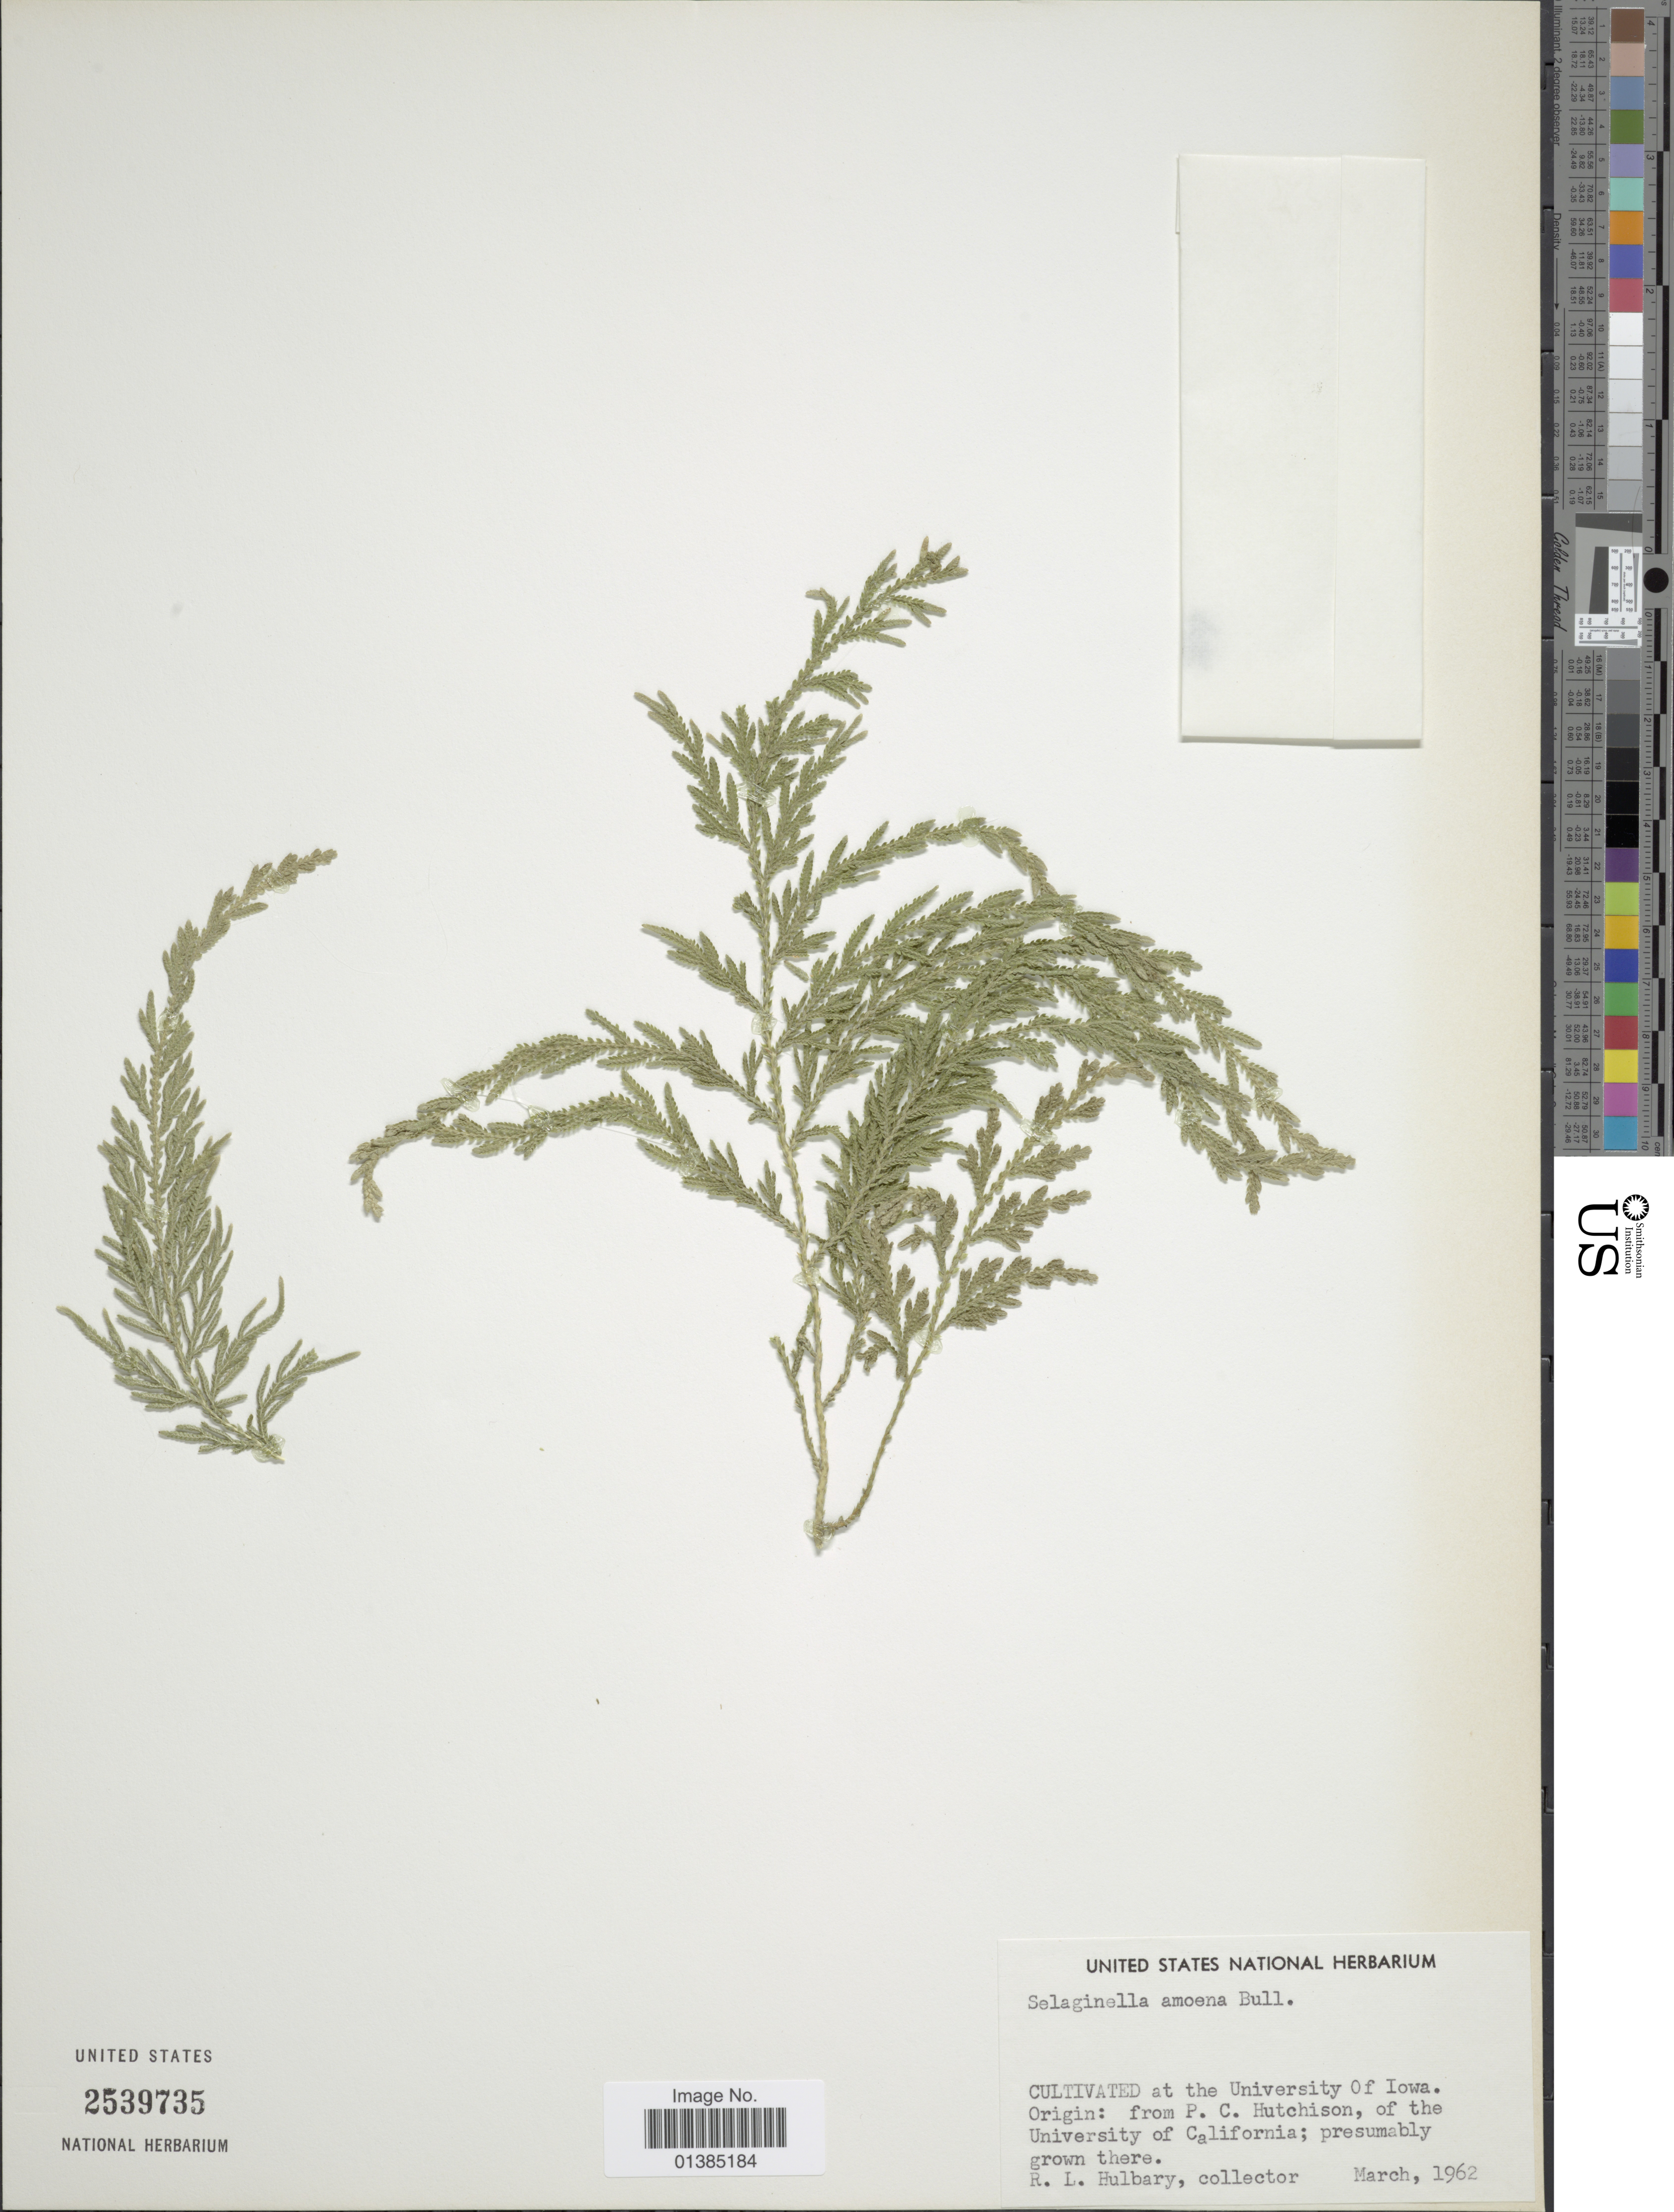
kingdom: Plantae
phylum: Tracheophyta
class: Lycopodiopsida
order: Selaginellales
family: Selaginellaceae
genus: Selaginella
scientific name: Selaginella pulcherrima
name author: Liebm.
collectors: R. Hulbary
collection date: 1962-03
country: United States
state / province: Iowa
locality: Cultivated at the University of Iowa.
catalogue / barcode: US 2539735